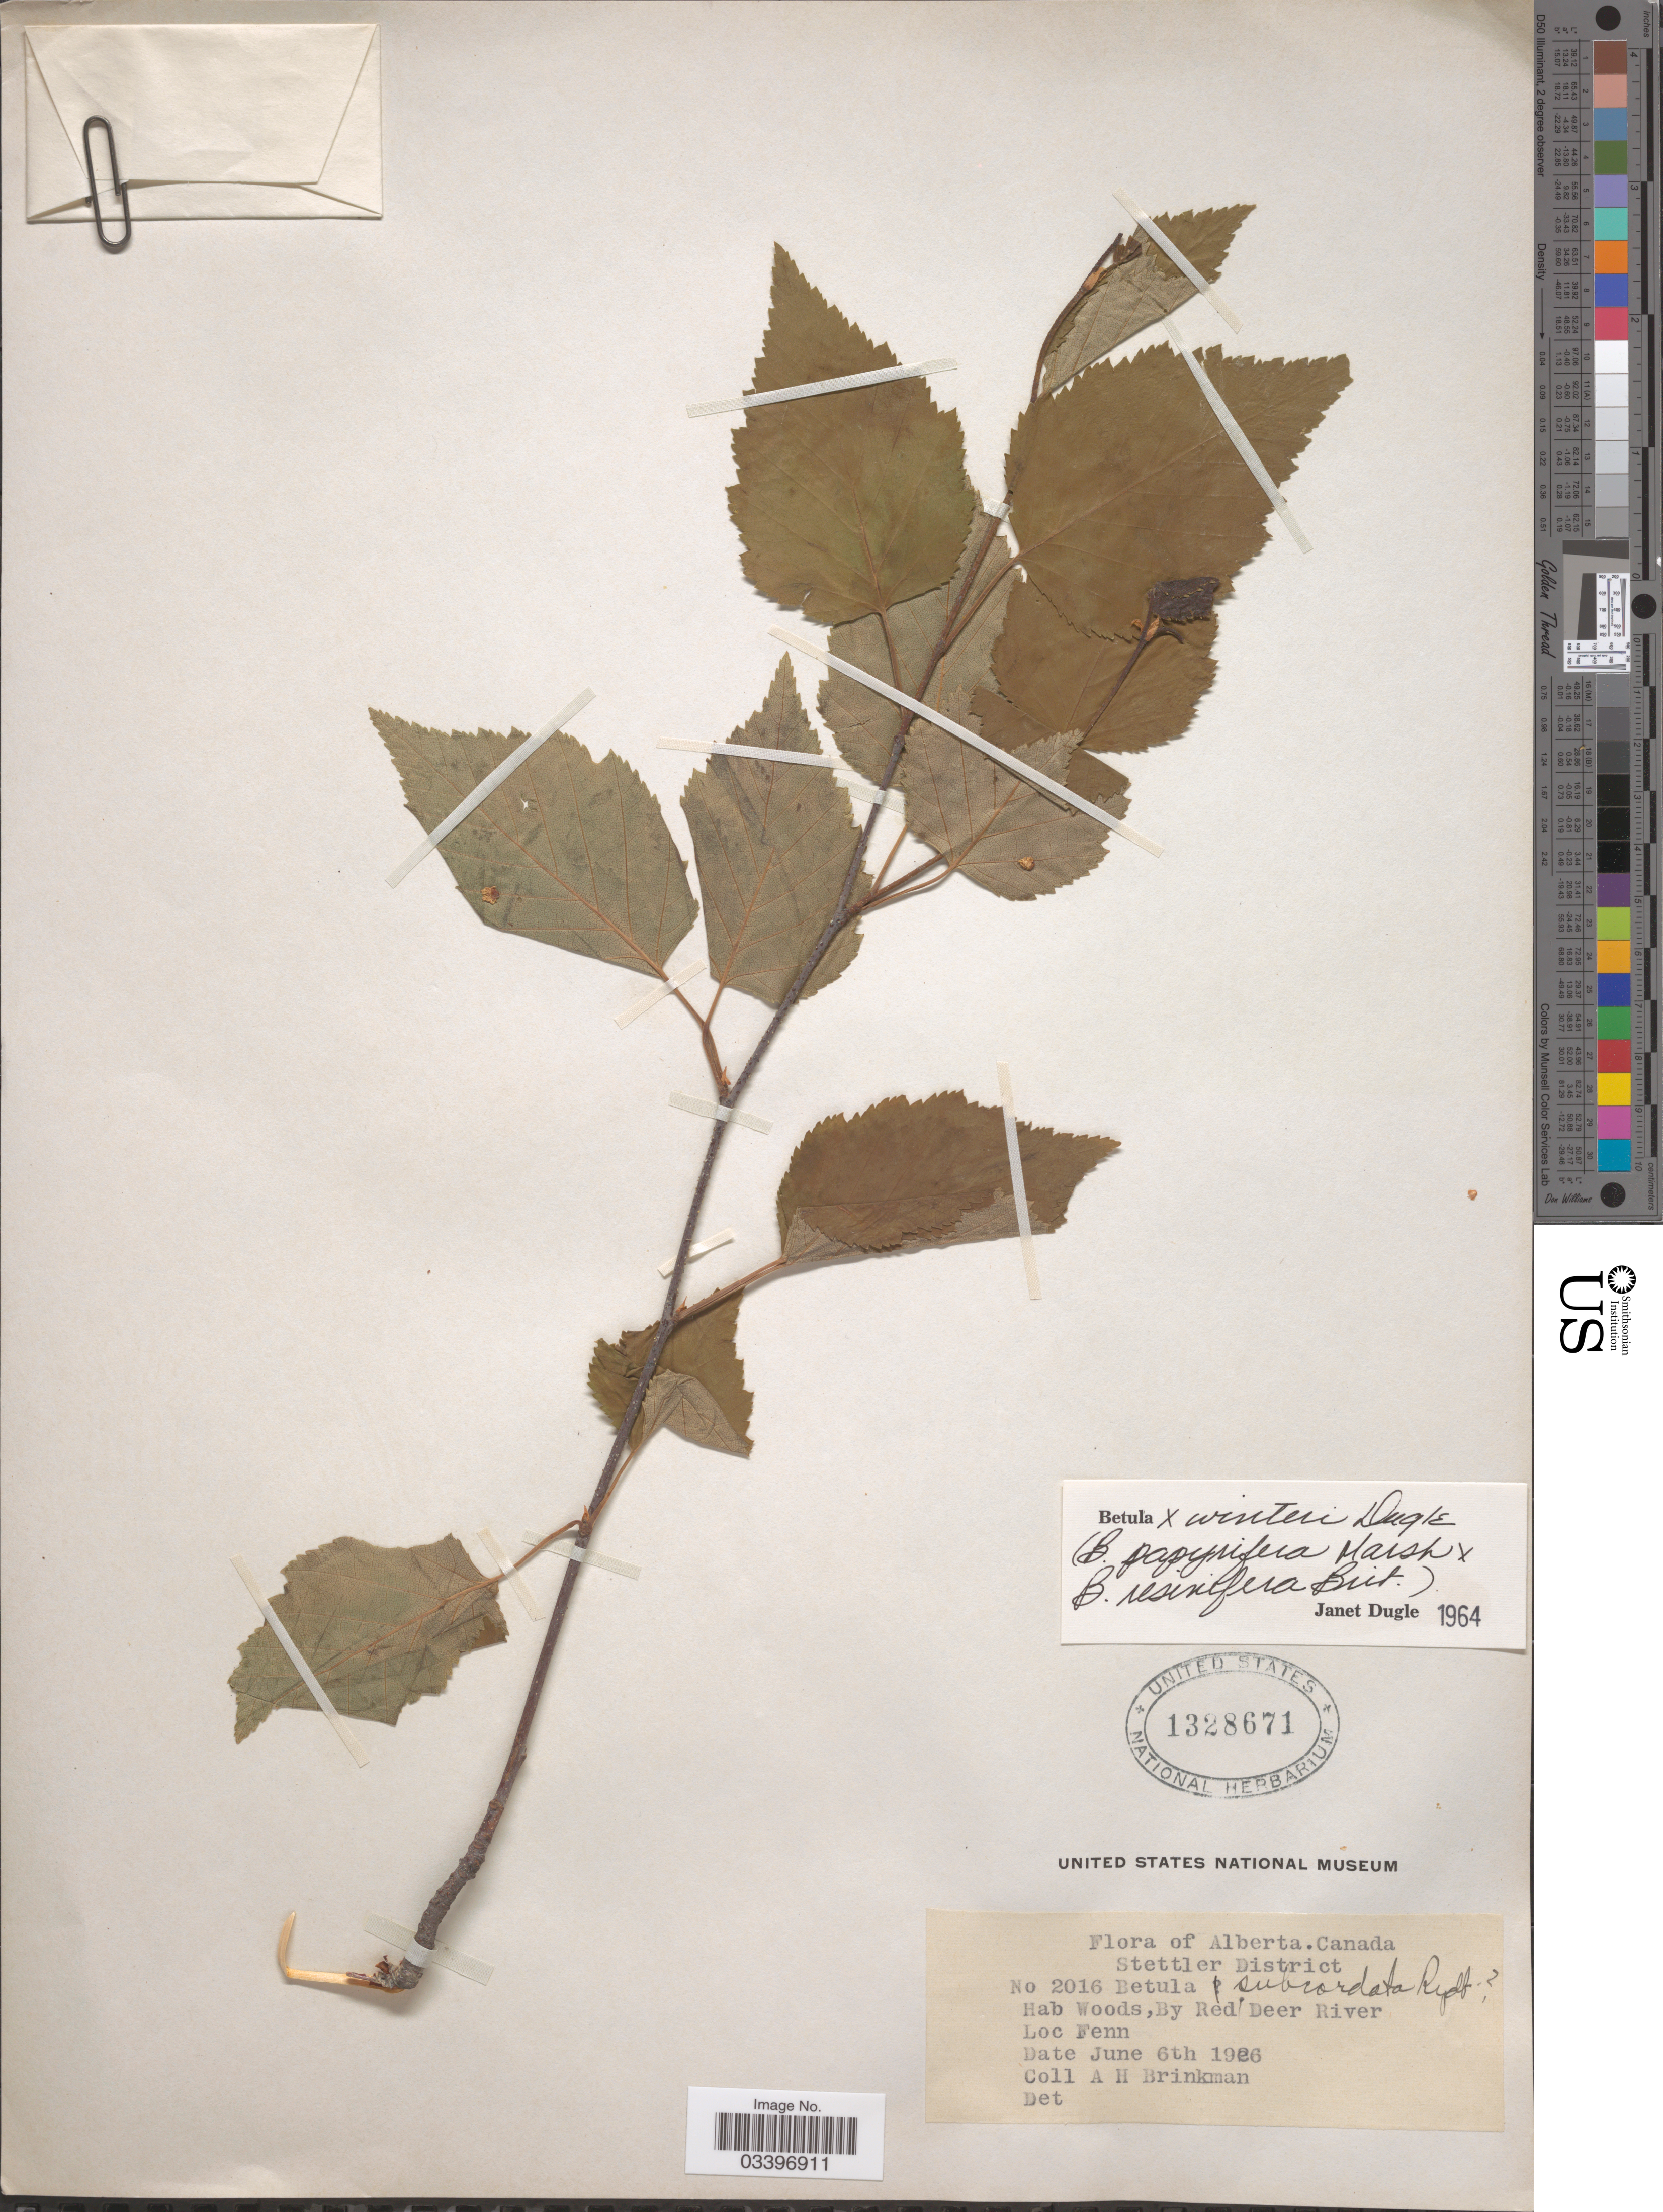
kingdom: Plantae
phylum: Tracheophyta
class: Magnoliopsida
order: Fagales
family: Betulaceae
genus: Betula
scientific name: Betula x winteri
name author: Dugle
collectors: A. Brinkman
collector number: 2016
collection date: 1926-06-06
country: Canada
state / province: Alberta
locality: Stettler District. By Red Deer River. Fenn.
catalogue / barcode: US 1328671